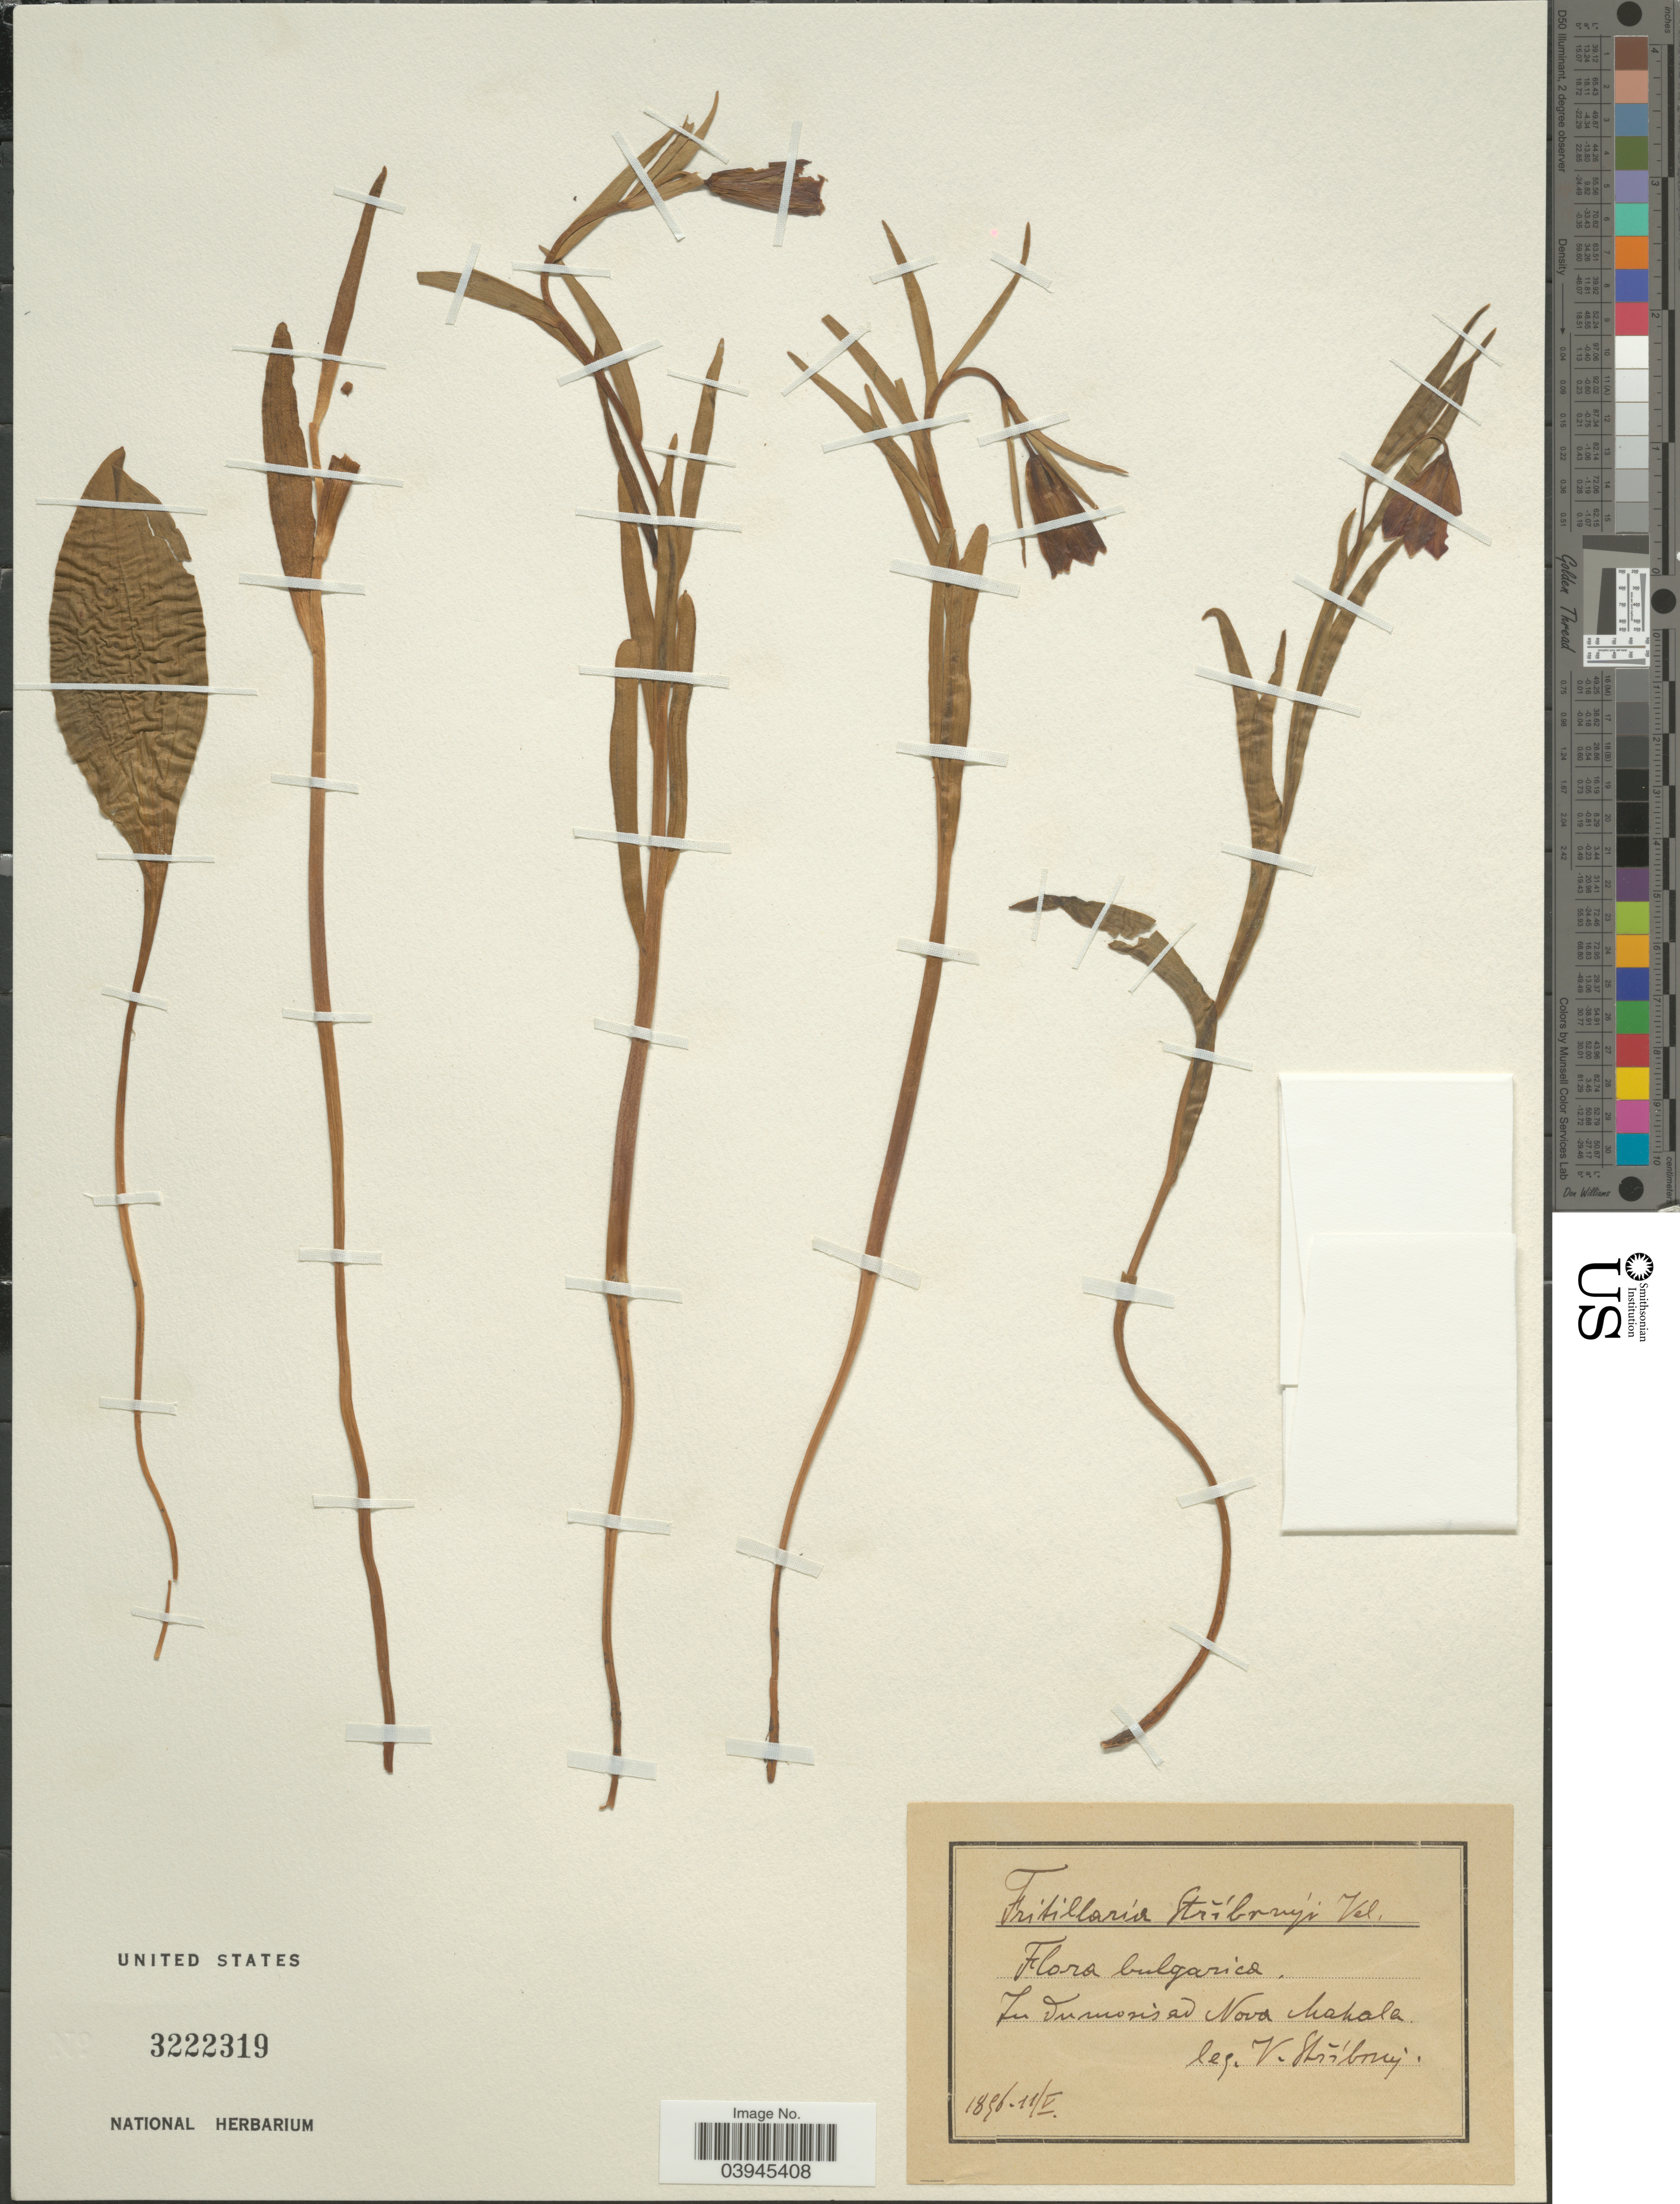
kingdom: Plantae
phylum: Tracheophyta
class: Liliopsida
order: Liliales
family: Liliaceae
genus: Fritillaria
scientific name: Fritillaria stribrnyi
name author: Velen.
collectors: V. Stribrny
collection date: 1896-05-11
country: Bulgaria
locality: In dumosis ad Nova Mahala.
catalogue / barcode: US 3222319